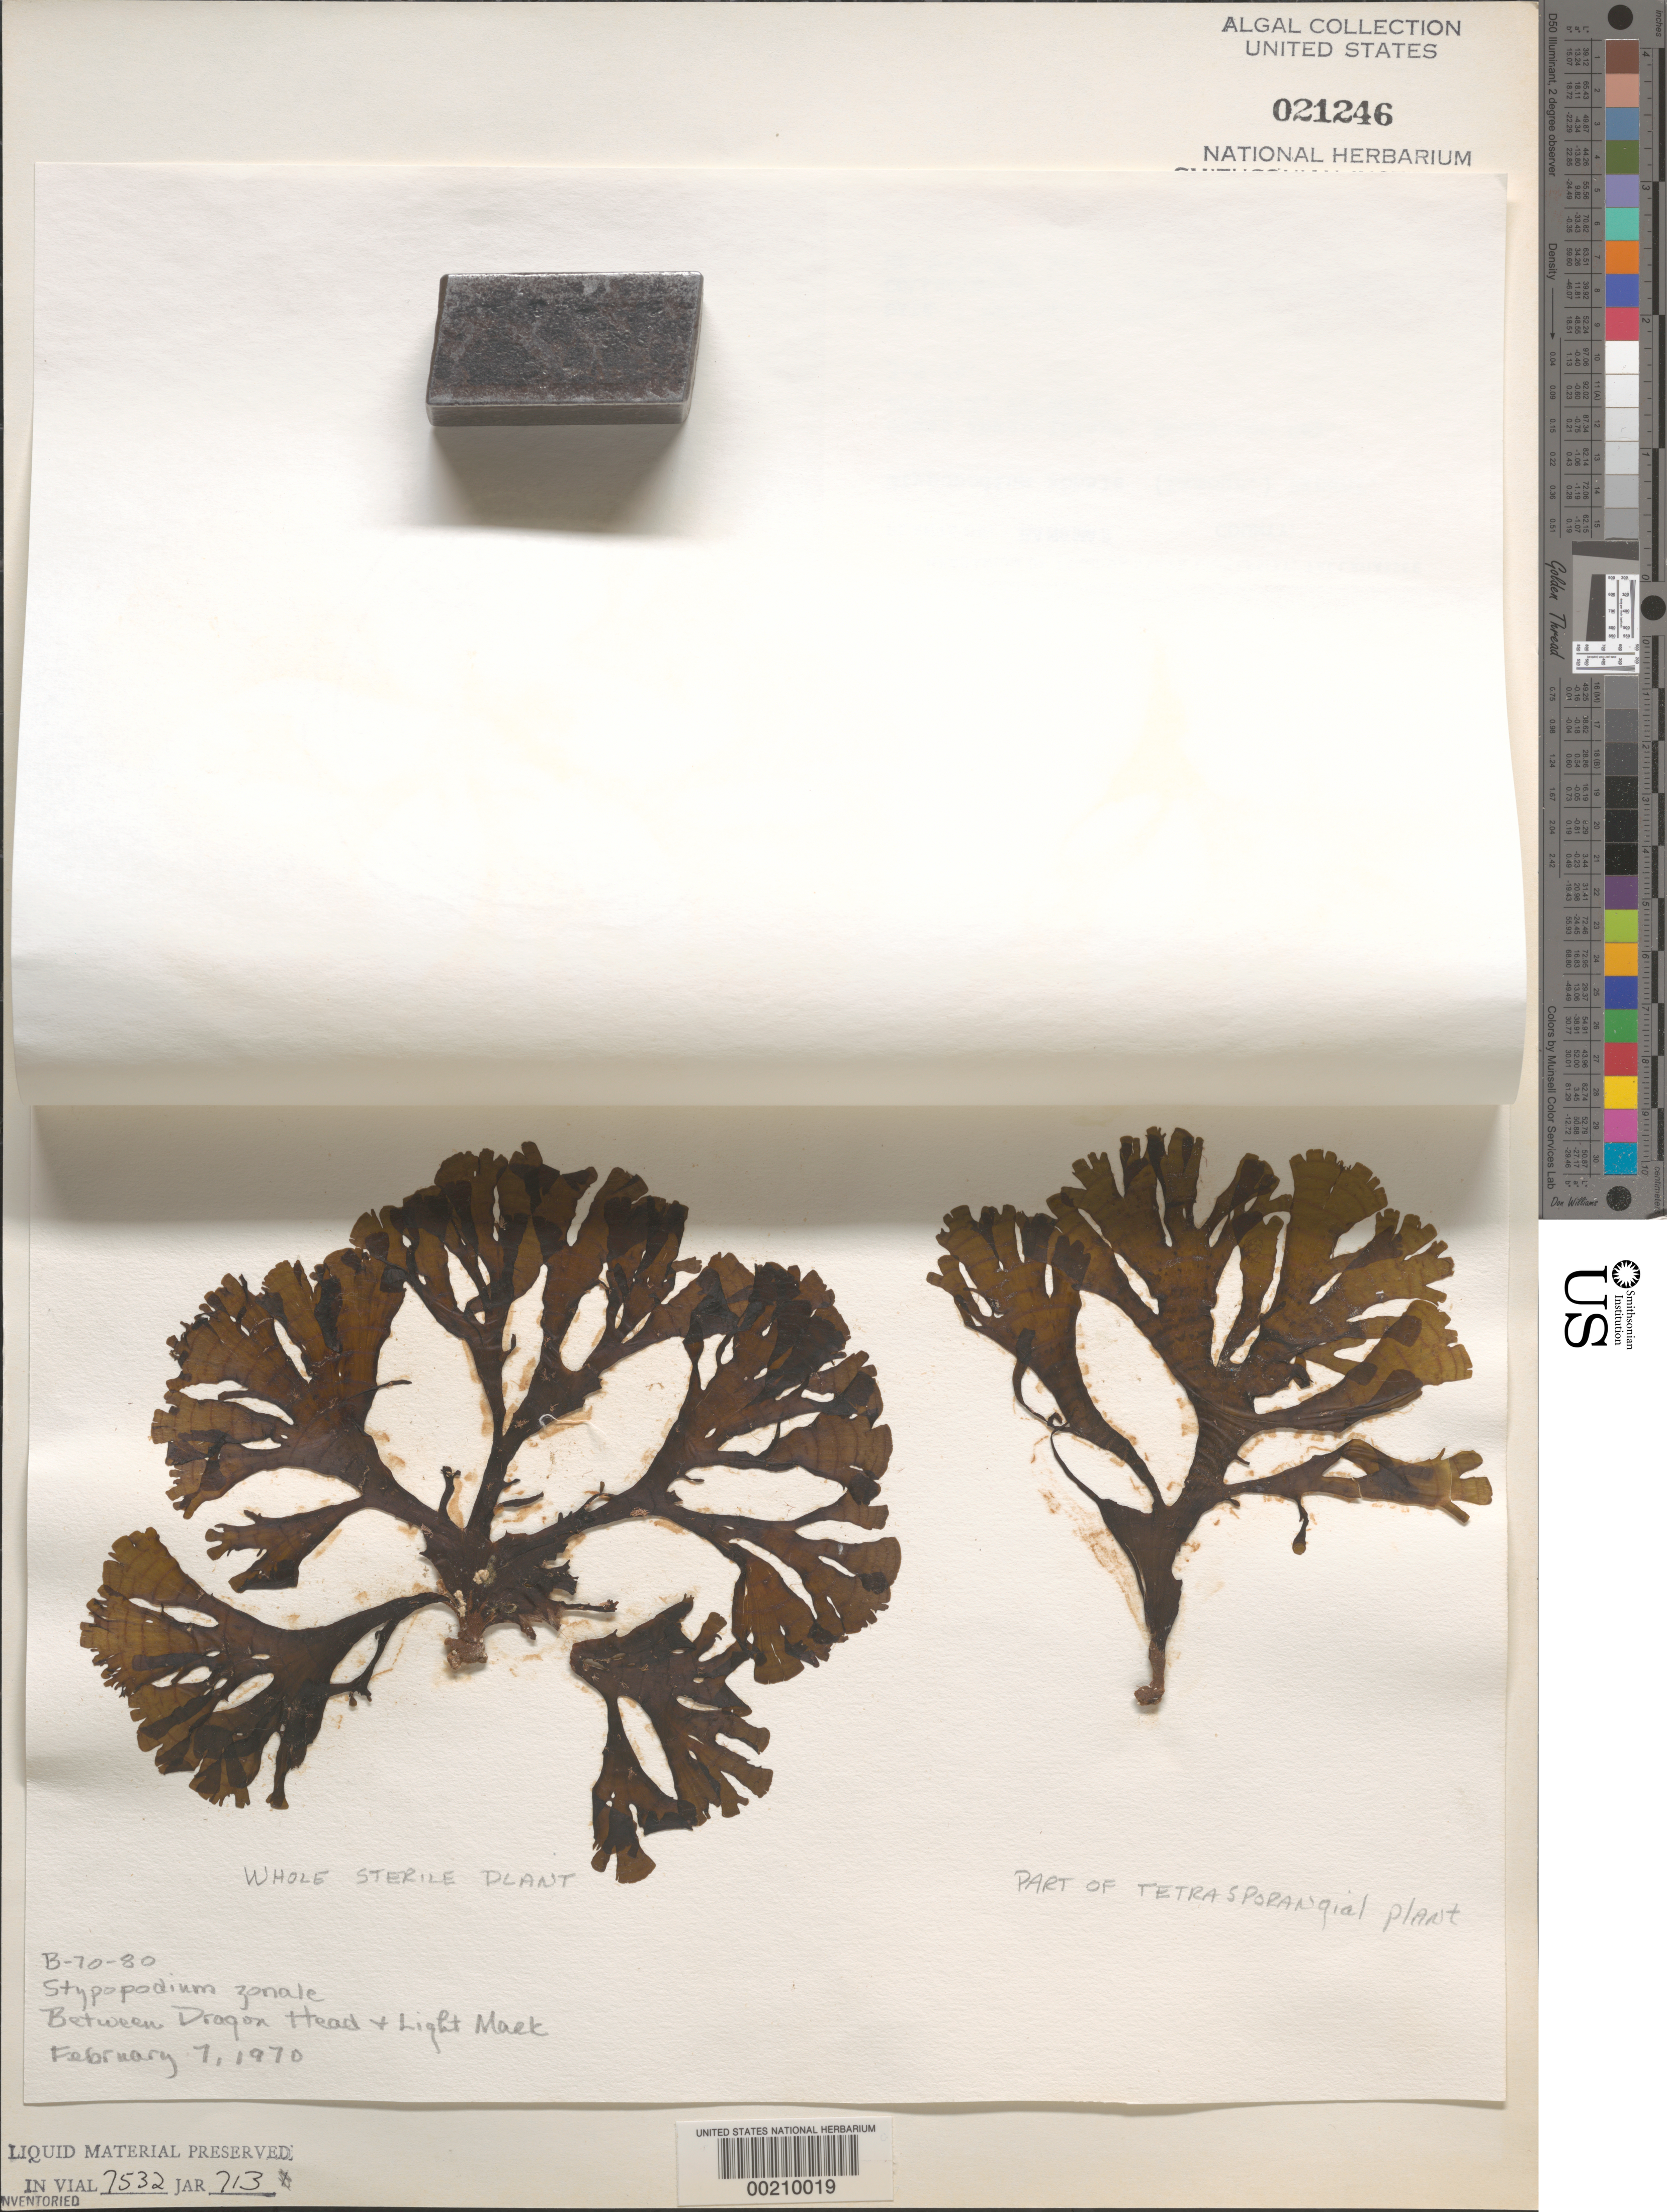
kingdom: Chromista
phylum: Ochrophyta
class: Phaeophyceae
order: Dictyotales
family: Dictyotaceae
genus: Stypopodium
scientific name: Stypopodium zonale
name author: (J.V.Lamouroux) Papenf.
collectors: E. Friedmann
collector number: B-70-80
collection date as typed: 07 Feb 1970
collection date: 1970-02-07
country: Bahamas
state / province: Abaco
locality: Between dragon head and light mark, great abaco island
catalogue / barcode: US 21246